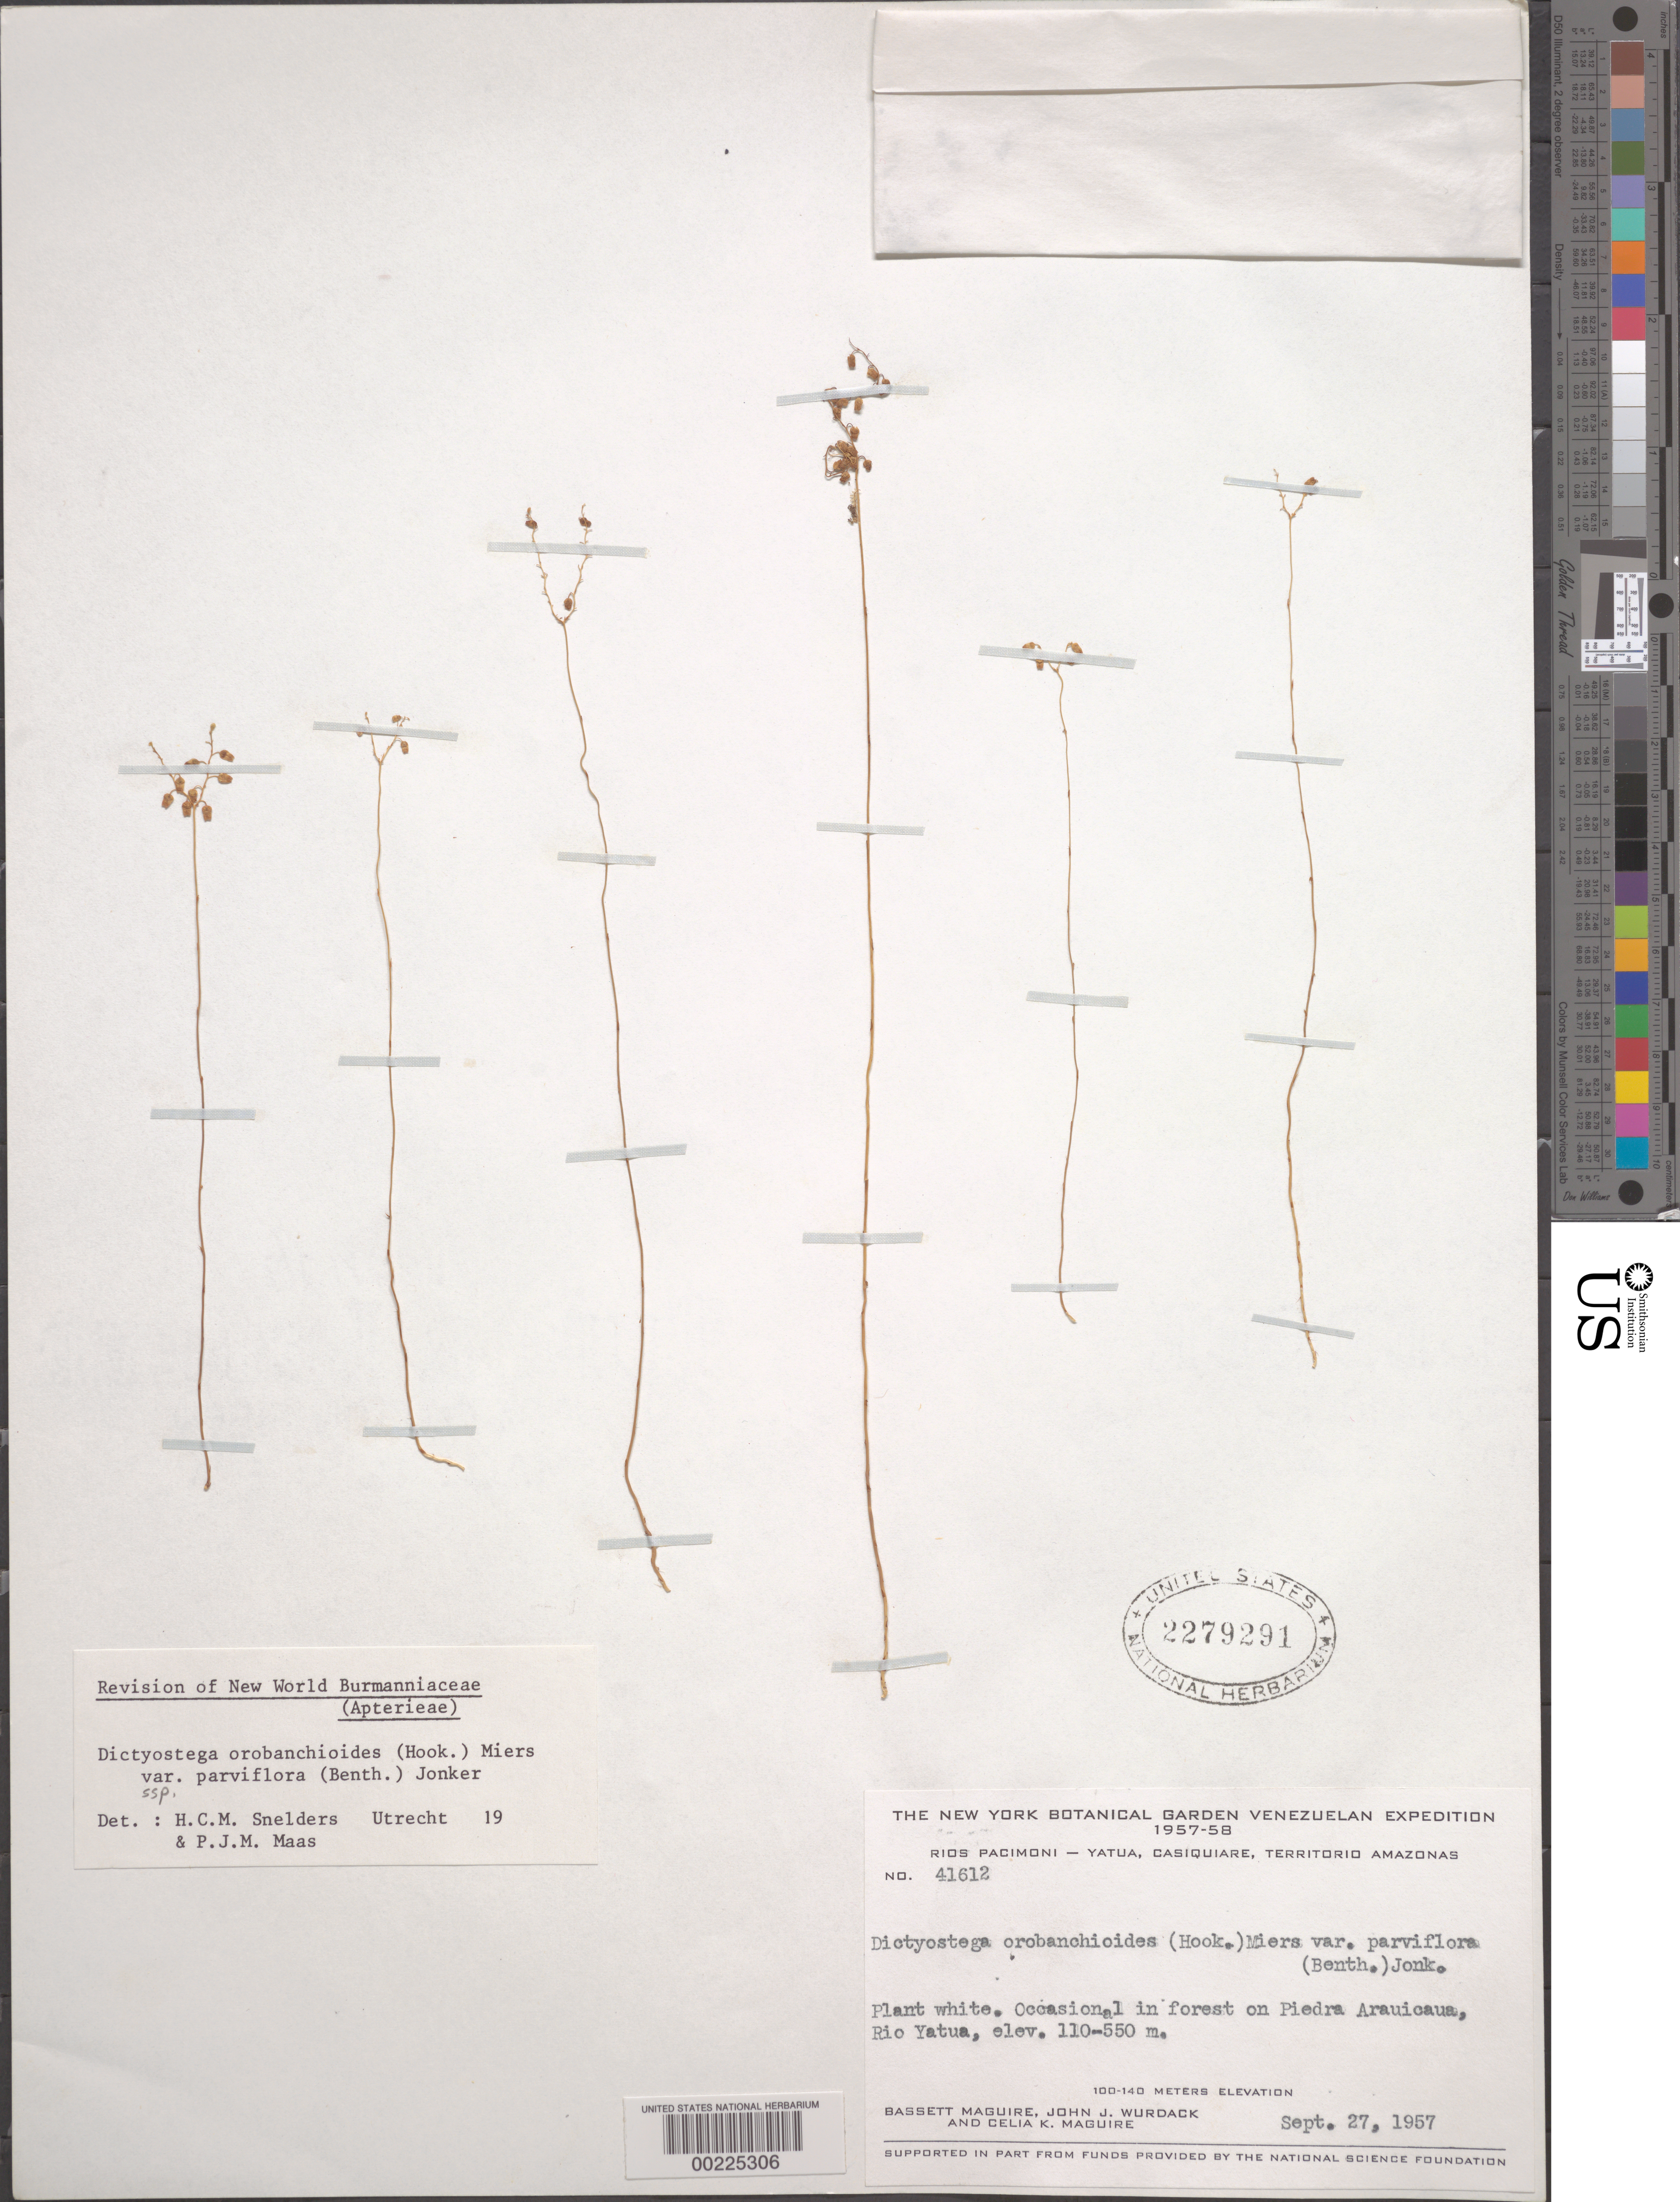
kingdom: Plantae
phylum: Tracheophyta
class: Liliopsida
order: Dioscoreales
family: Burmanniaceae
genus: Dictyostega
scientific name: Dictyostega orobanchoides subsp. parviflora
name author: (Benth.) Snelders & Maas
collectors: B. Maguire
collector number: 41612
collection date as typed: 27 Sep 1957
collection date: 1957-09-27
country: Venezuela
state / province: Amazonas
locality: On piedra arauicaus, rio yatua, rios pacimoni, yatua, casiquiare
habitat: Forest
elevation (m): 110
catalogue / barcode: US 2279291